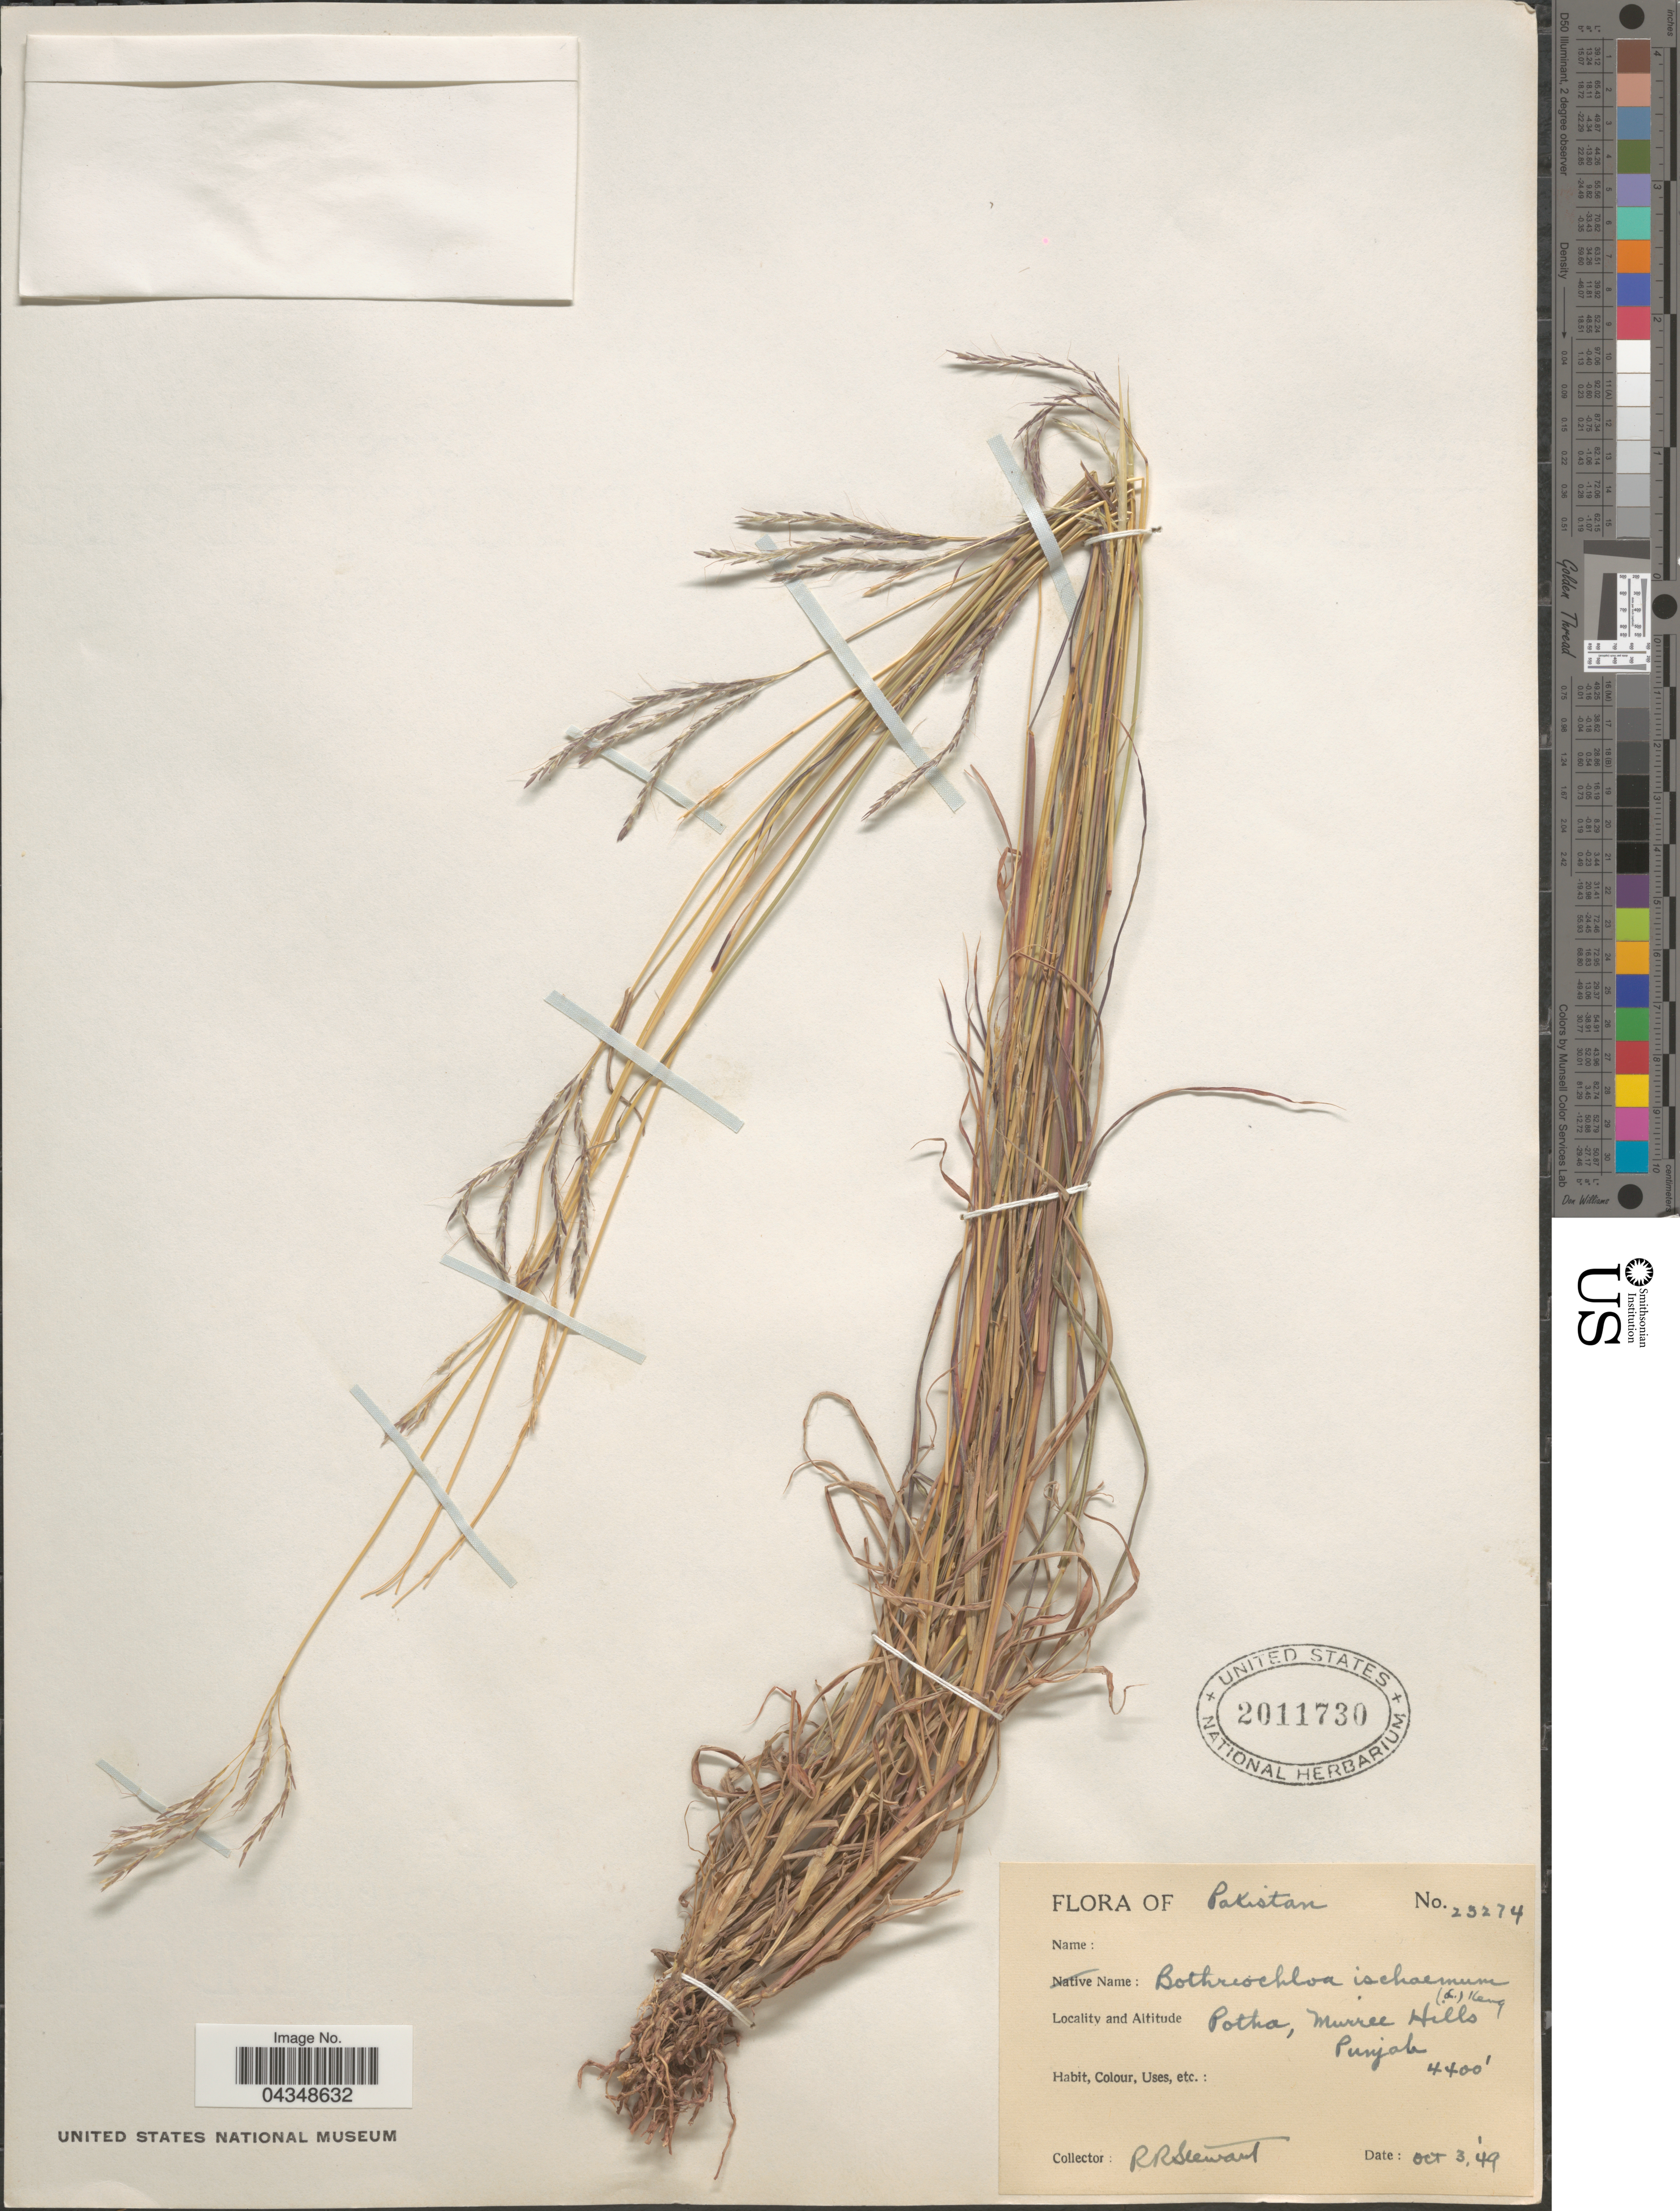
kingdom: Plantae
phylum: Tracheophyta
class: Liliopsida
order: Poales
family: Poaceae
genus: Bothriochloa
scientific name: Bothriochloa ischaemum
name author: (L.) Keng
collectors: R. Stewart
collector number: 23274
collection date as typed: Transcribed d/m/y: 3/10/49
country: Pakistan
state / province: Punjab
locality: Potha, Murree Hills.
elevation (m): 1341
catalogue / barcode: US 2011730